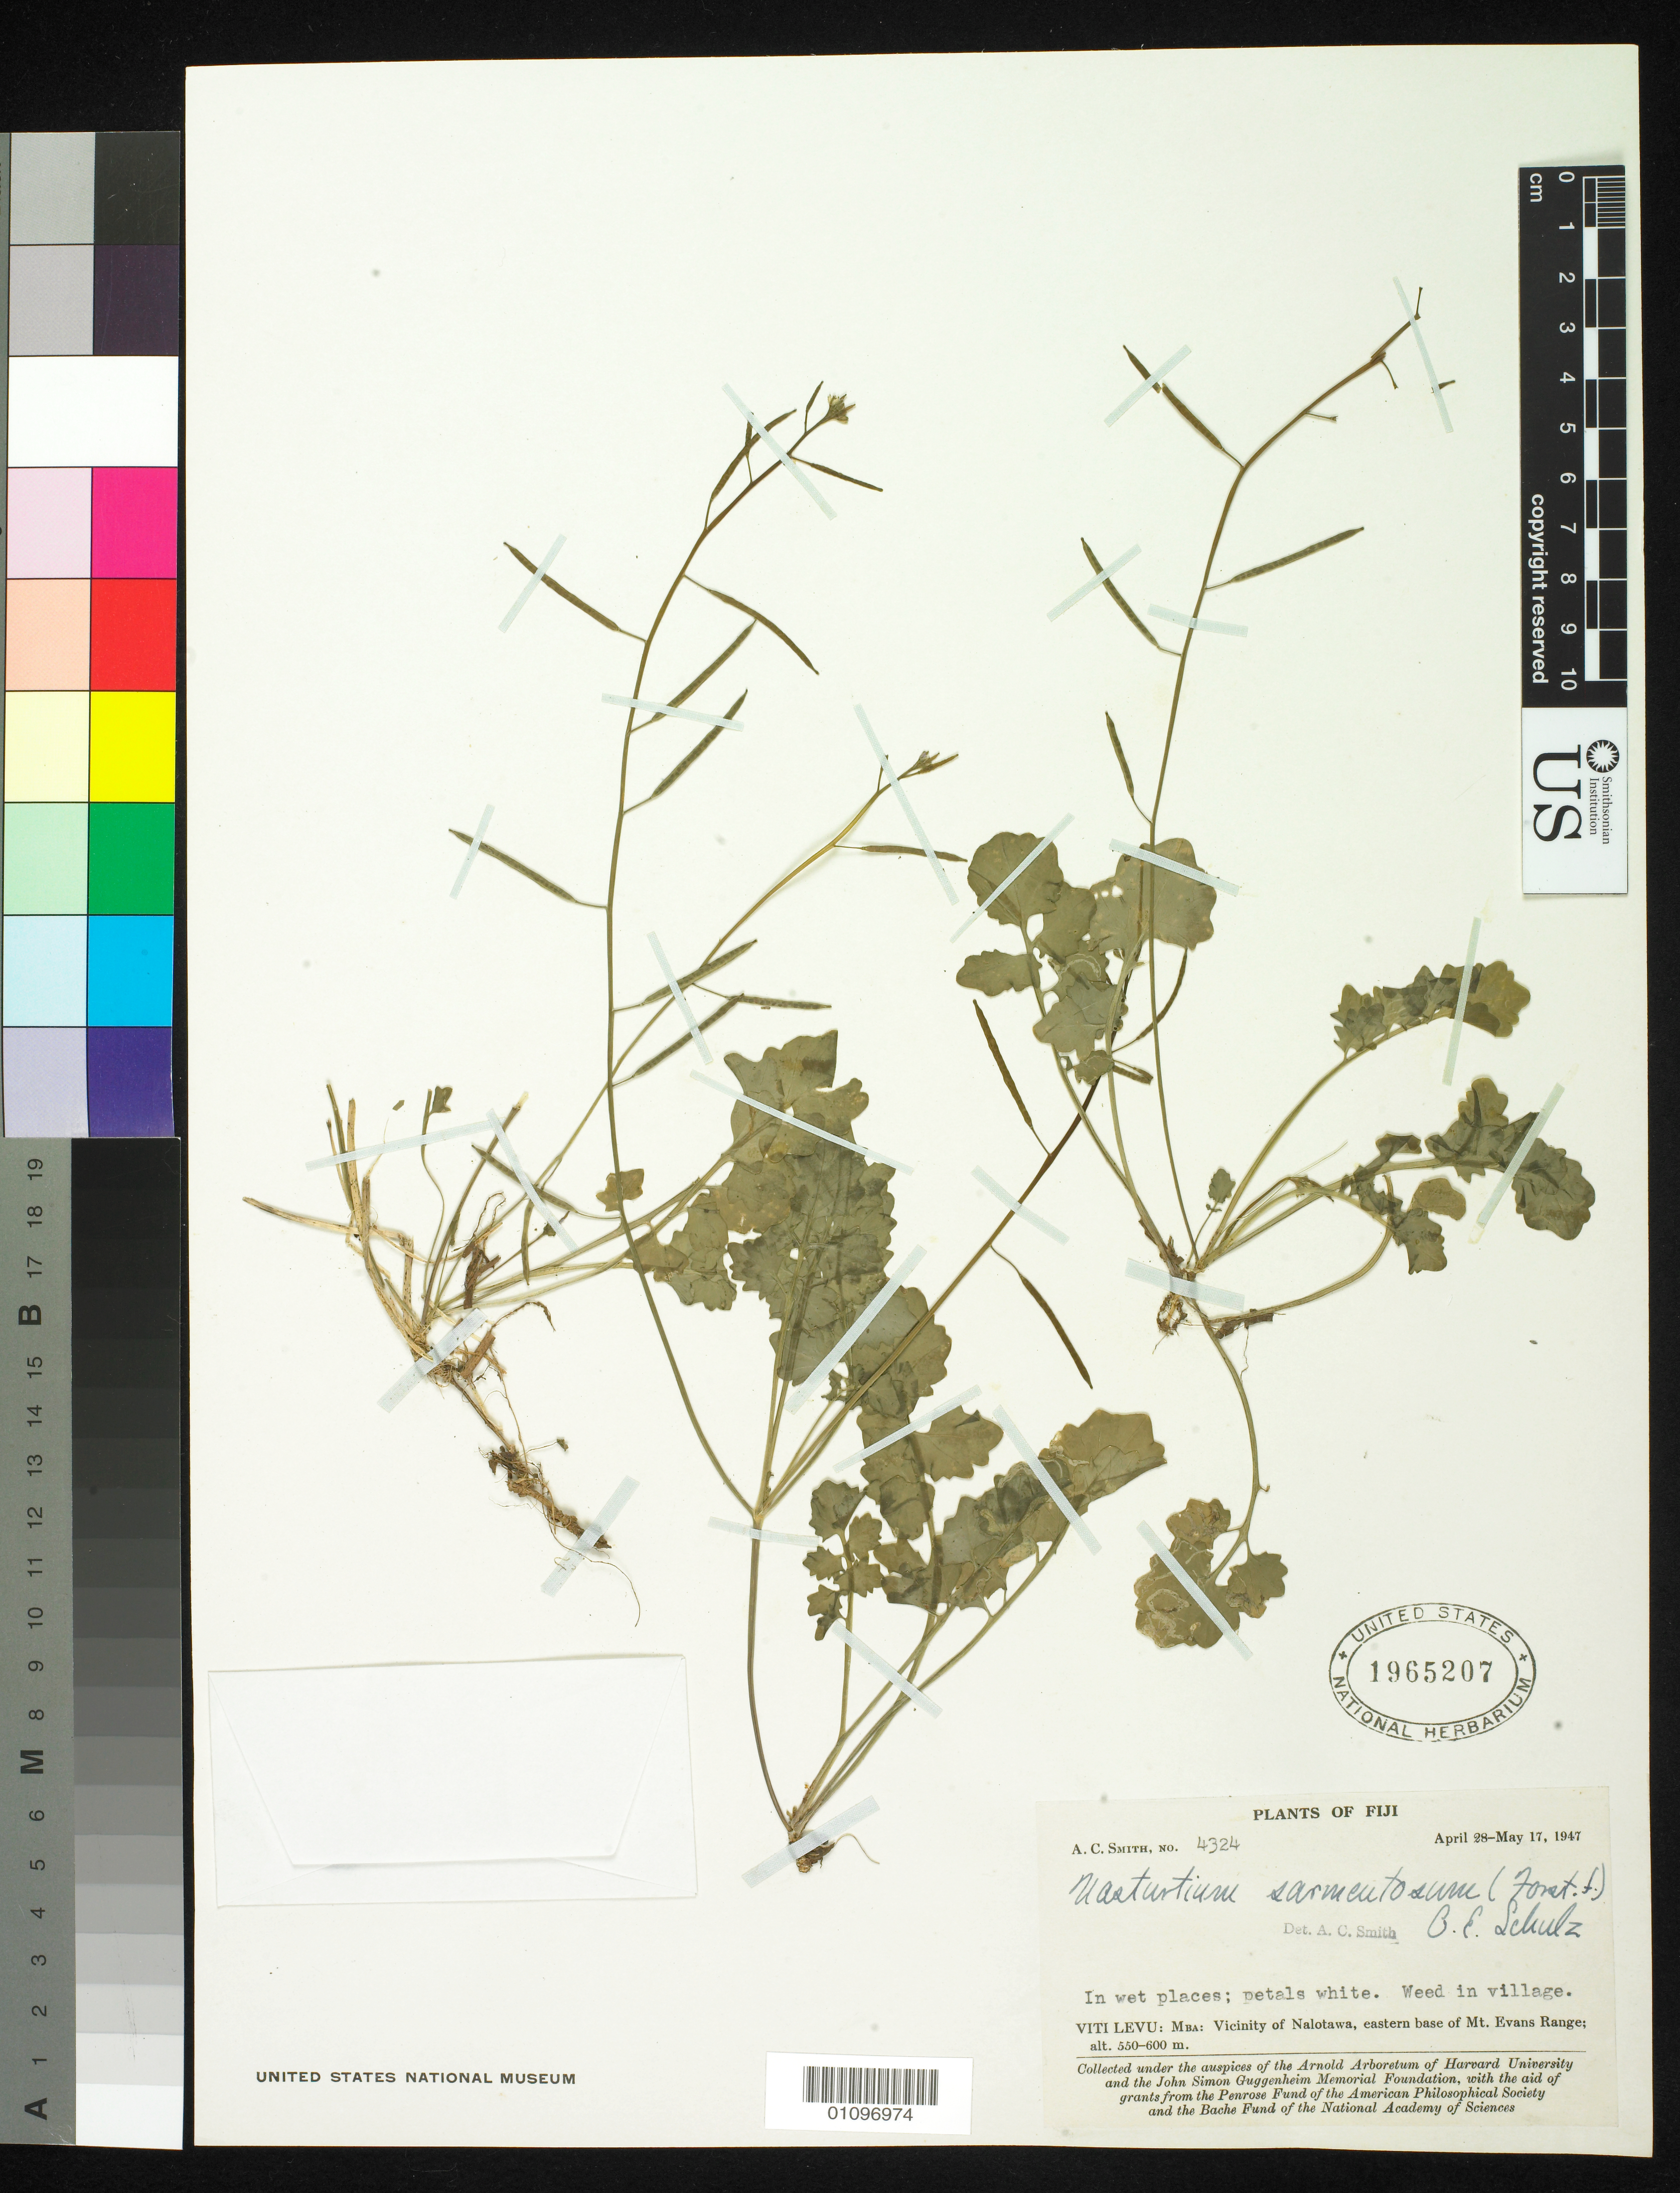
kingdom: Plantae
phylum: Tracheophyta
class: Magnoliopsida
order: Brassicales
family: Brassicaceae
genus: Rorippa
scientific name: Rorippa sarmentosa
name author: (Sol. ex G. Forst.) J.F. Macbr.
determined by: Strong, M. T., (US), Smithsonian Institution - National Museum of Natural History (UNITED STATES)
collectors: A. C. Smith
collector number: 4324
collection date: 1947-04-28/1947-05-17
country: Fiji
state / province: Mba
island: Viti Levu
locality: Vicinity of Nalotawa, eastern base of Mt. Evans Range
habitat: Wet places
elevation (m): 550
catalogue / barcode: US 1965207